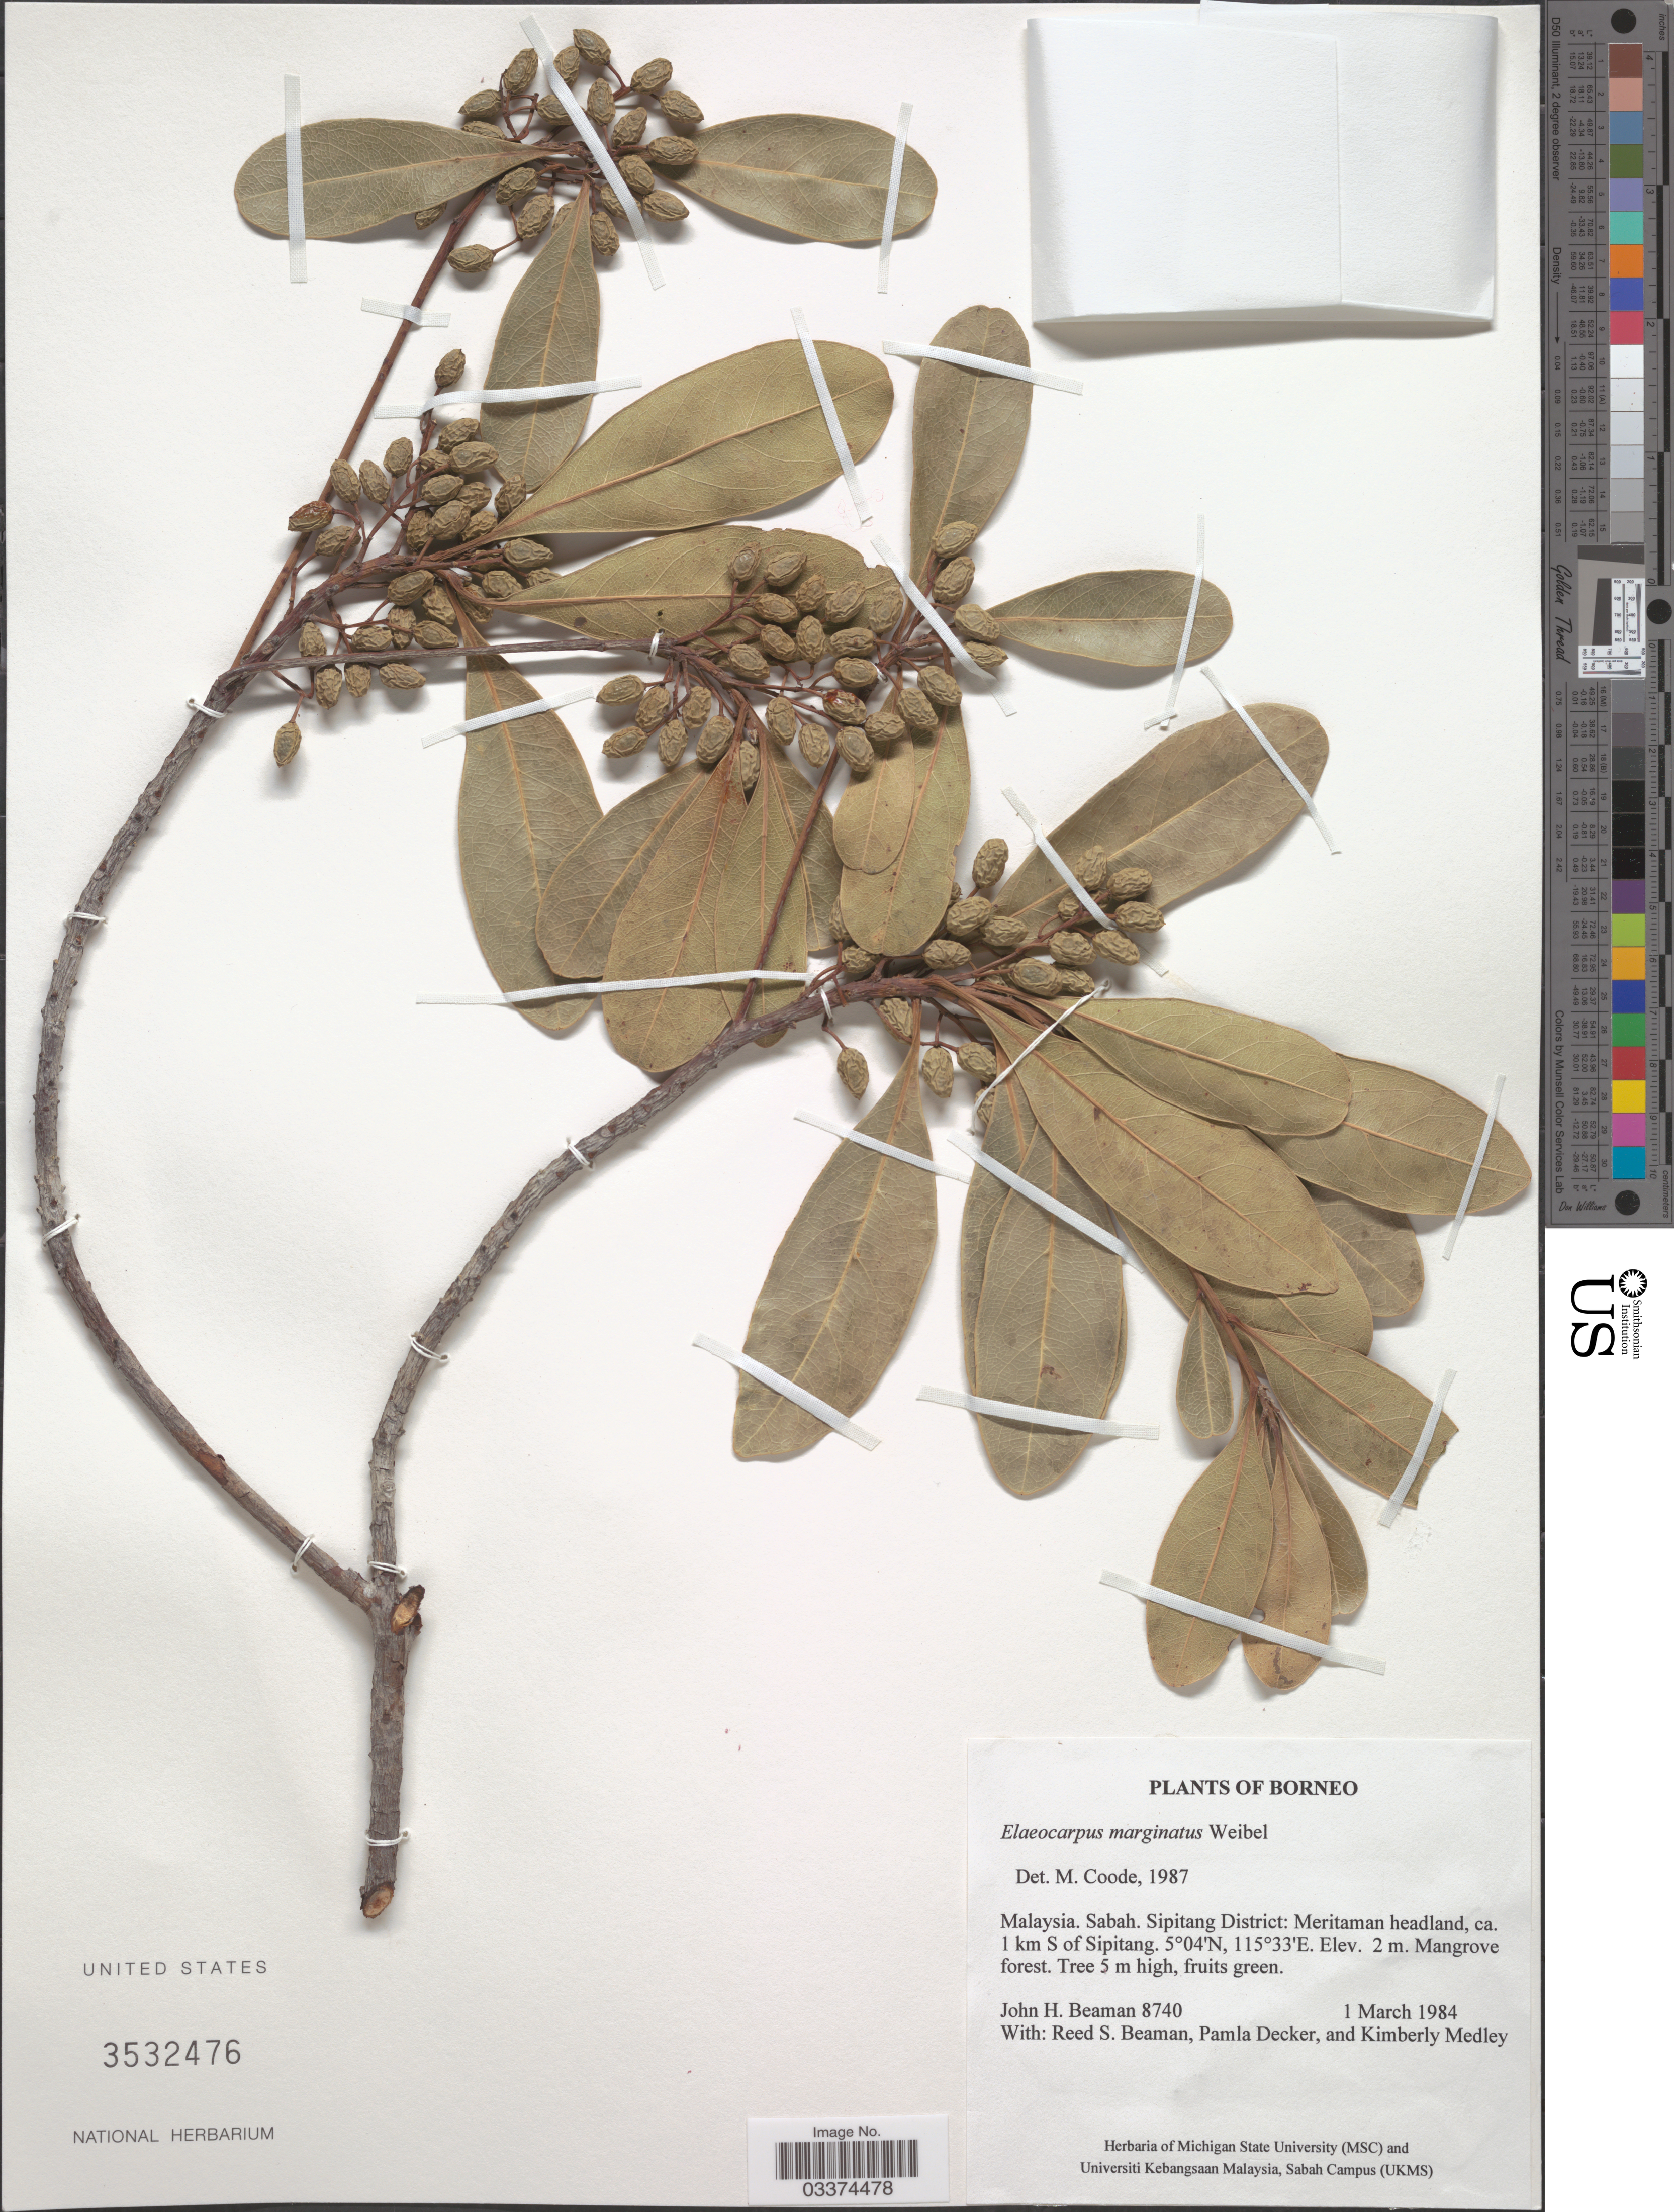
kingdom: Plantae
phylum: Tracheophyta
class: Magnoliopsida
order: Oxalidales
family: Elaeocarpaceae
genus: Elaeocarpus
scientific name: Elaeocarpus marginatus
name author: Stapf ex Weibel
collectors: J. H. Beaman, R. S. Beaman, P. Decker & K. Medley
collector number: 8740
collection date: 1984-03-01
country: Malaysia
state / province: Sabah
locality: Borneo, Sipitang District: Meritaman headland, ca. 1 km S of Sipitang.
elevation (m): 2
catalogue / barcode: US 3532476